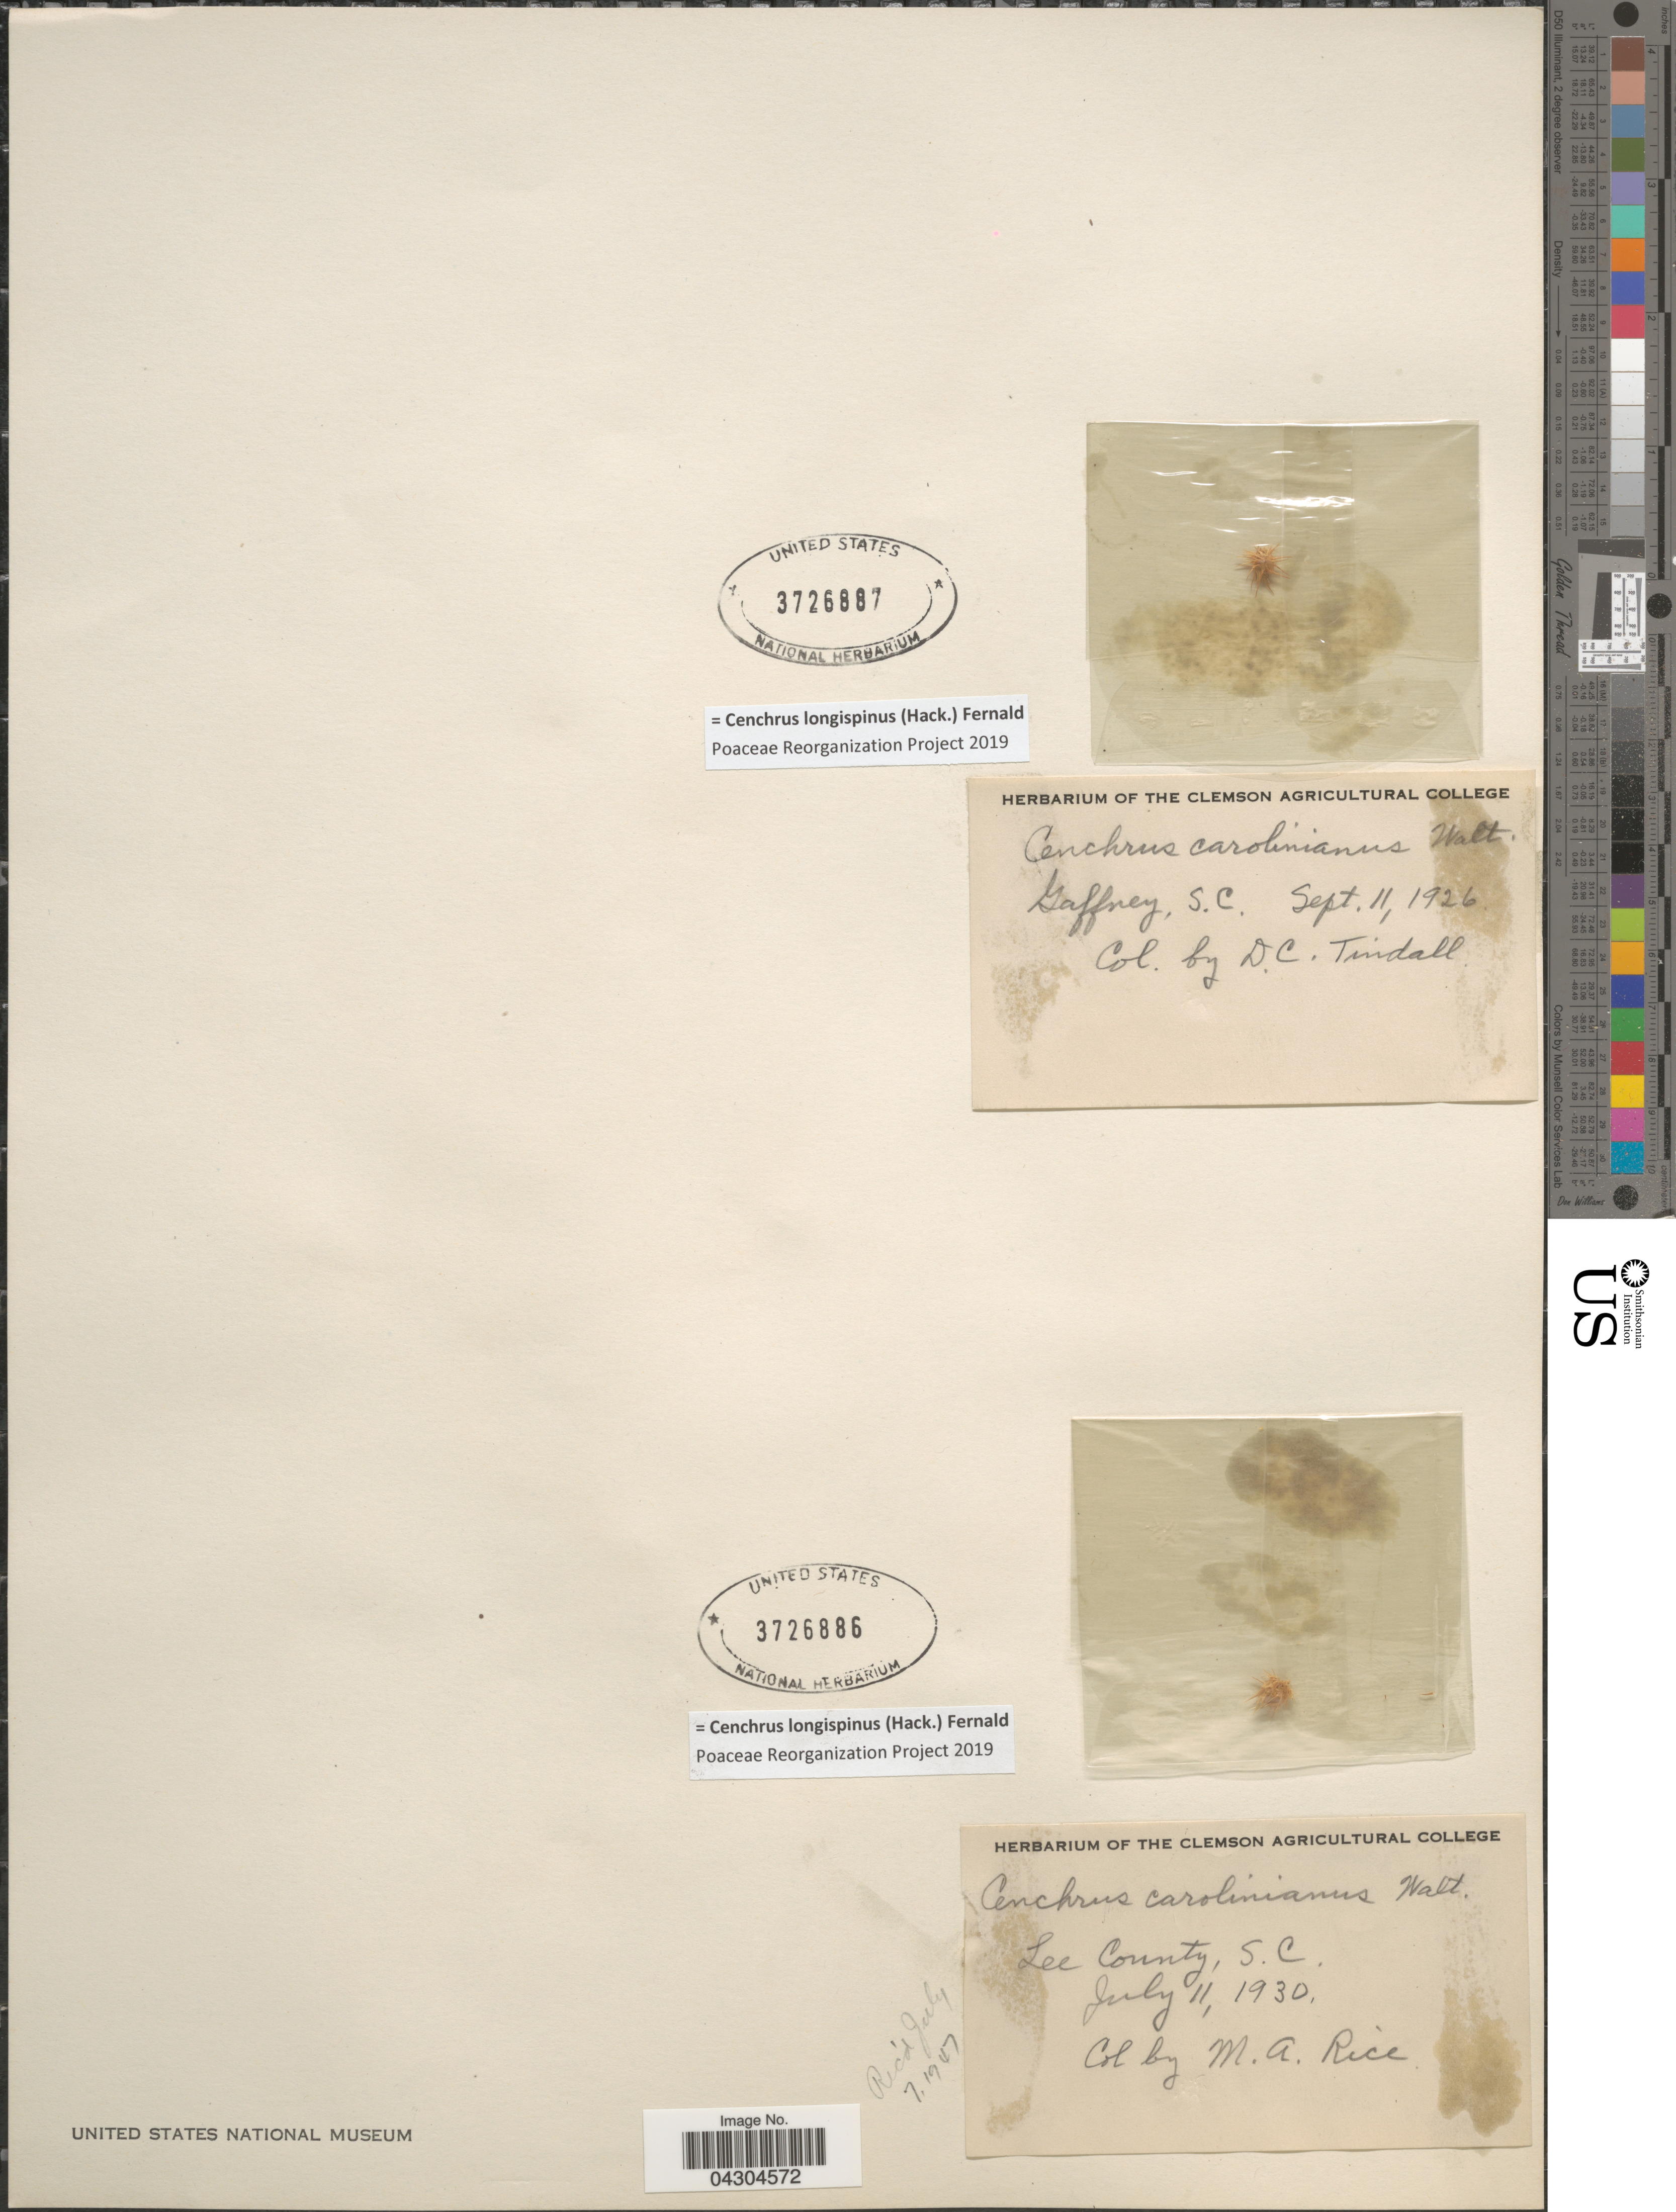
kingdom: Plantae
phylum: Tracheophyta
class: Liliopsida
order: Poales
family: Poaceae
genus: Cenchrus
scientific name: Cenchrus longispinus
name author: (Hack.) Fernald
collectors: M. Rice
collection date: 1930-07-11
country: United States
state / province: South Carolina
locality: Lee County.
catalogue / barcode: US 3726886-2